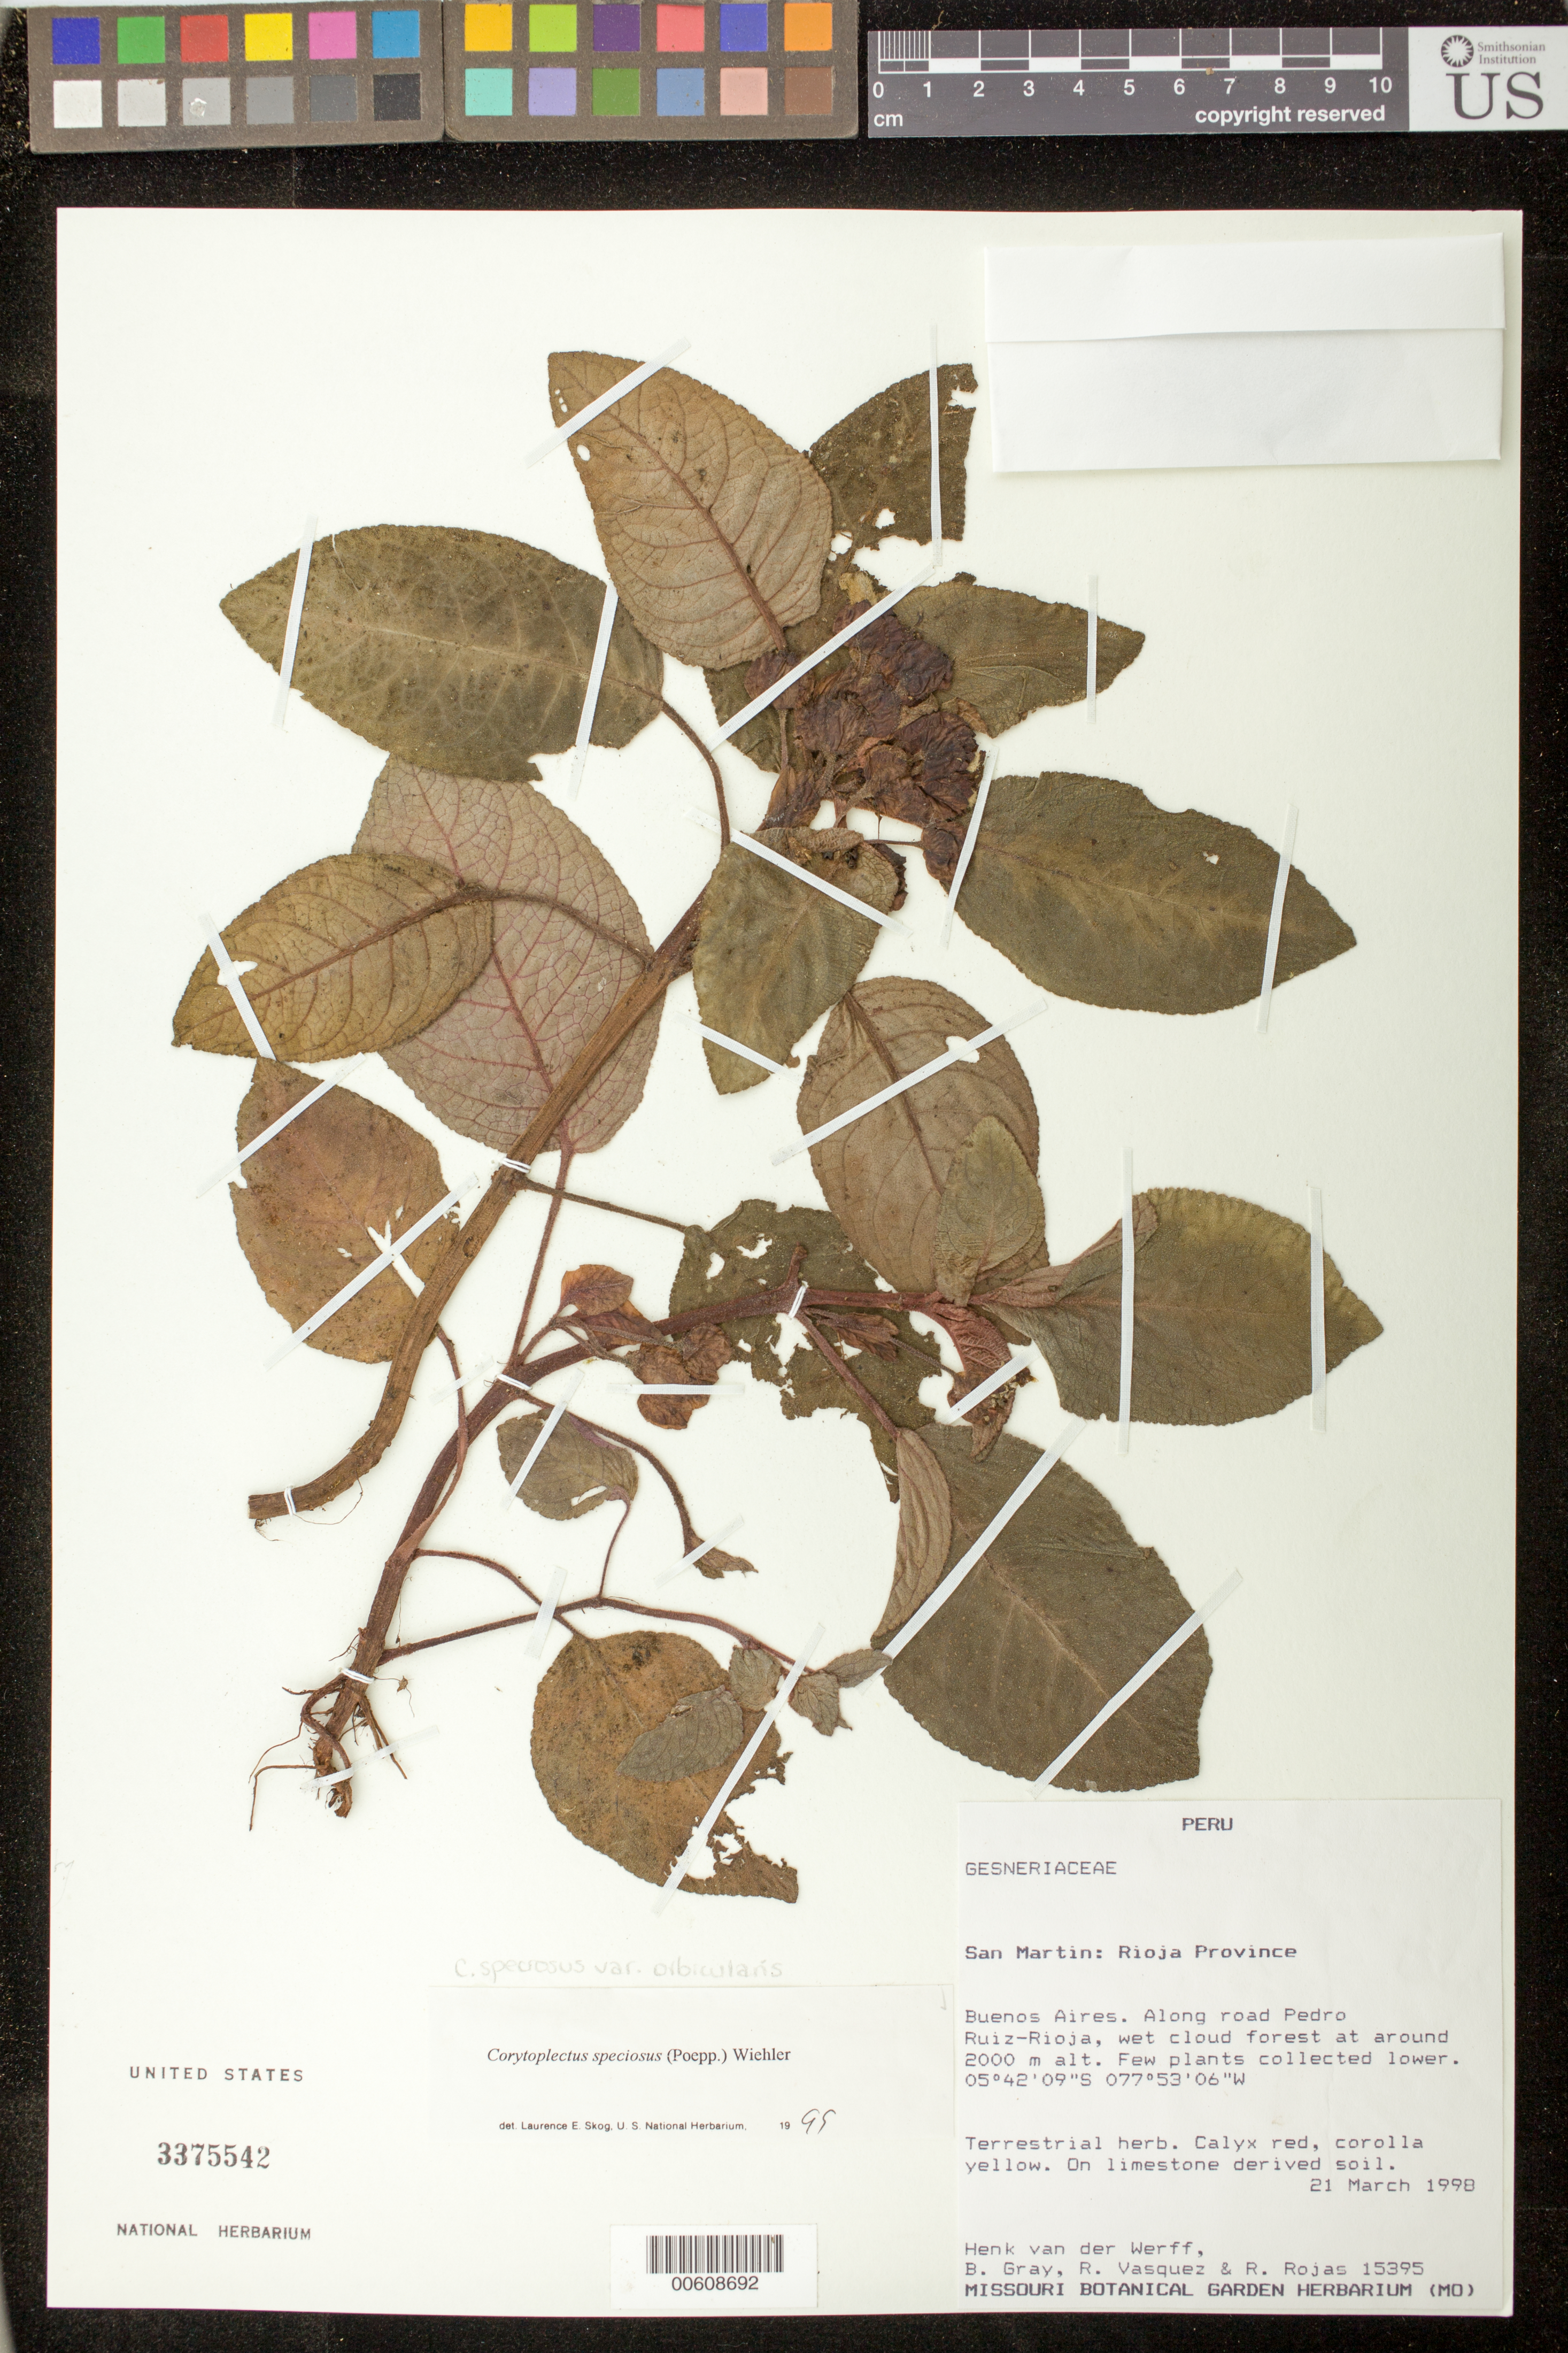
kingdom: Plantae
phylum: Tracheophyta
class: Magnoliopsida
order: Lamiales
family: Gesneriaceae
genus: Corytoplectus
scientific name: Corytoplectus speciosus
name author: (Poepp.) Wiehler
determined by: Skog, Laurence E.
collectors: H. van der Werff, B. Gray, R. Rojas & R. Vasquez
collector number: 15395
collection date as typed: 21 Mar 1998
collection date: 1998-03-21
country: Peru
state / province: San Martín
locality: Prov. Rioja; Buenos Aires, along road Pedro ruiz - Rioja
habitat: Wet cloud forest at around 2000 m alt, few plants collected lower; on limestone derived soil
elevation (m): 2000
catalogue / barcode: US 3375542